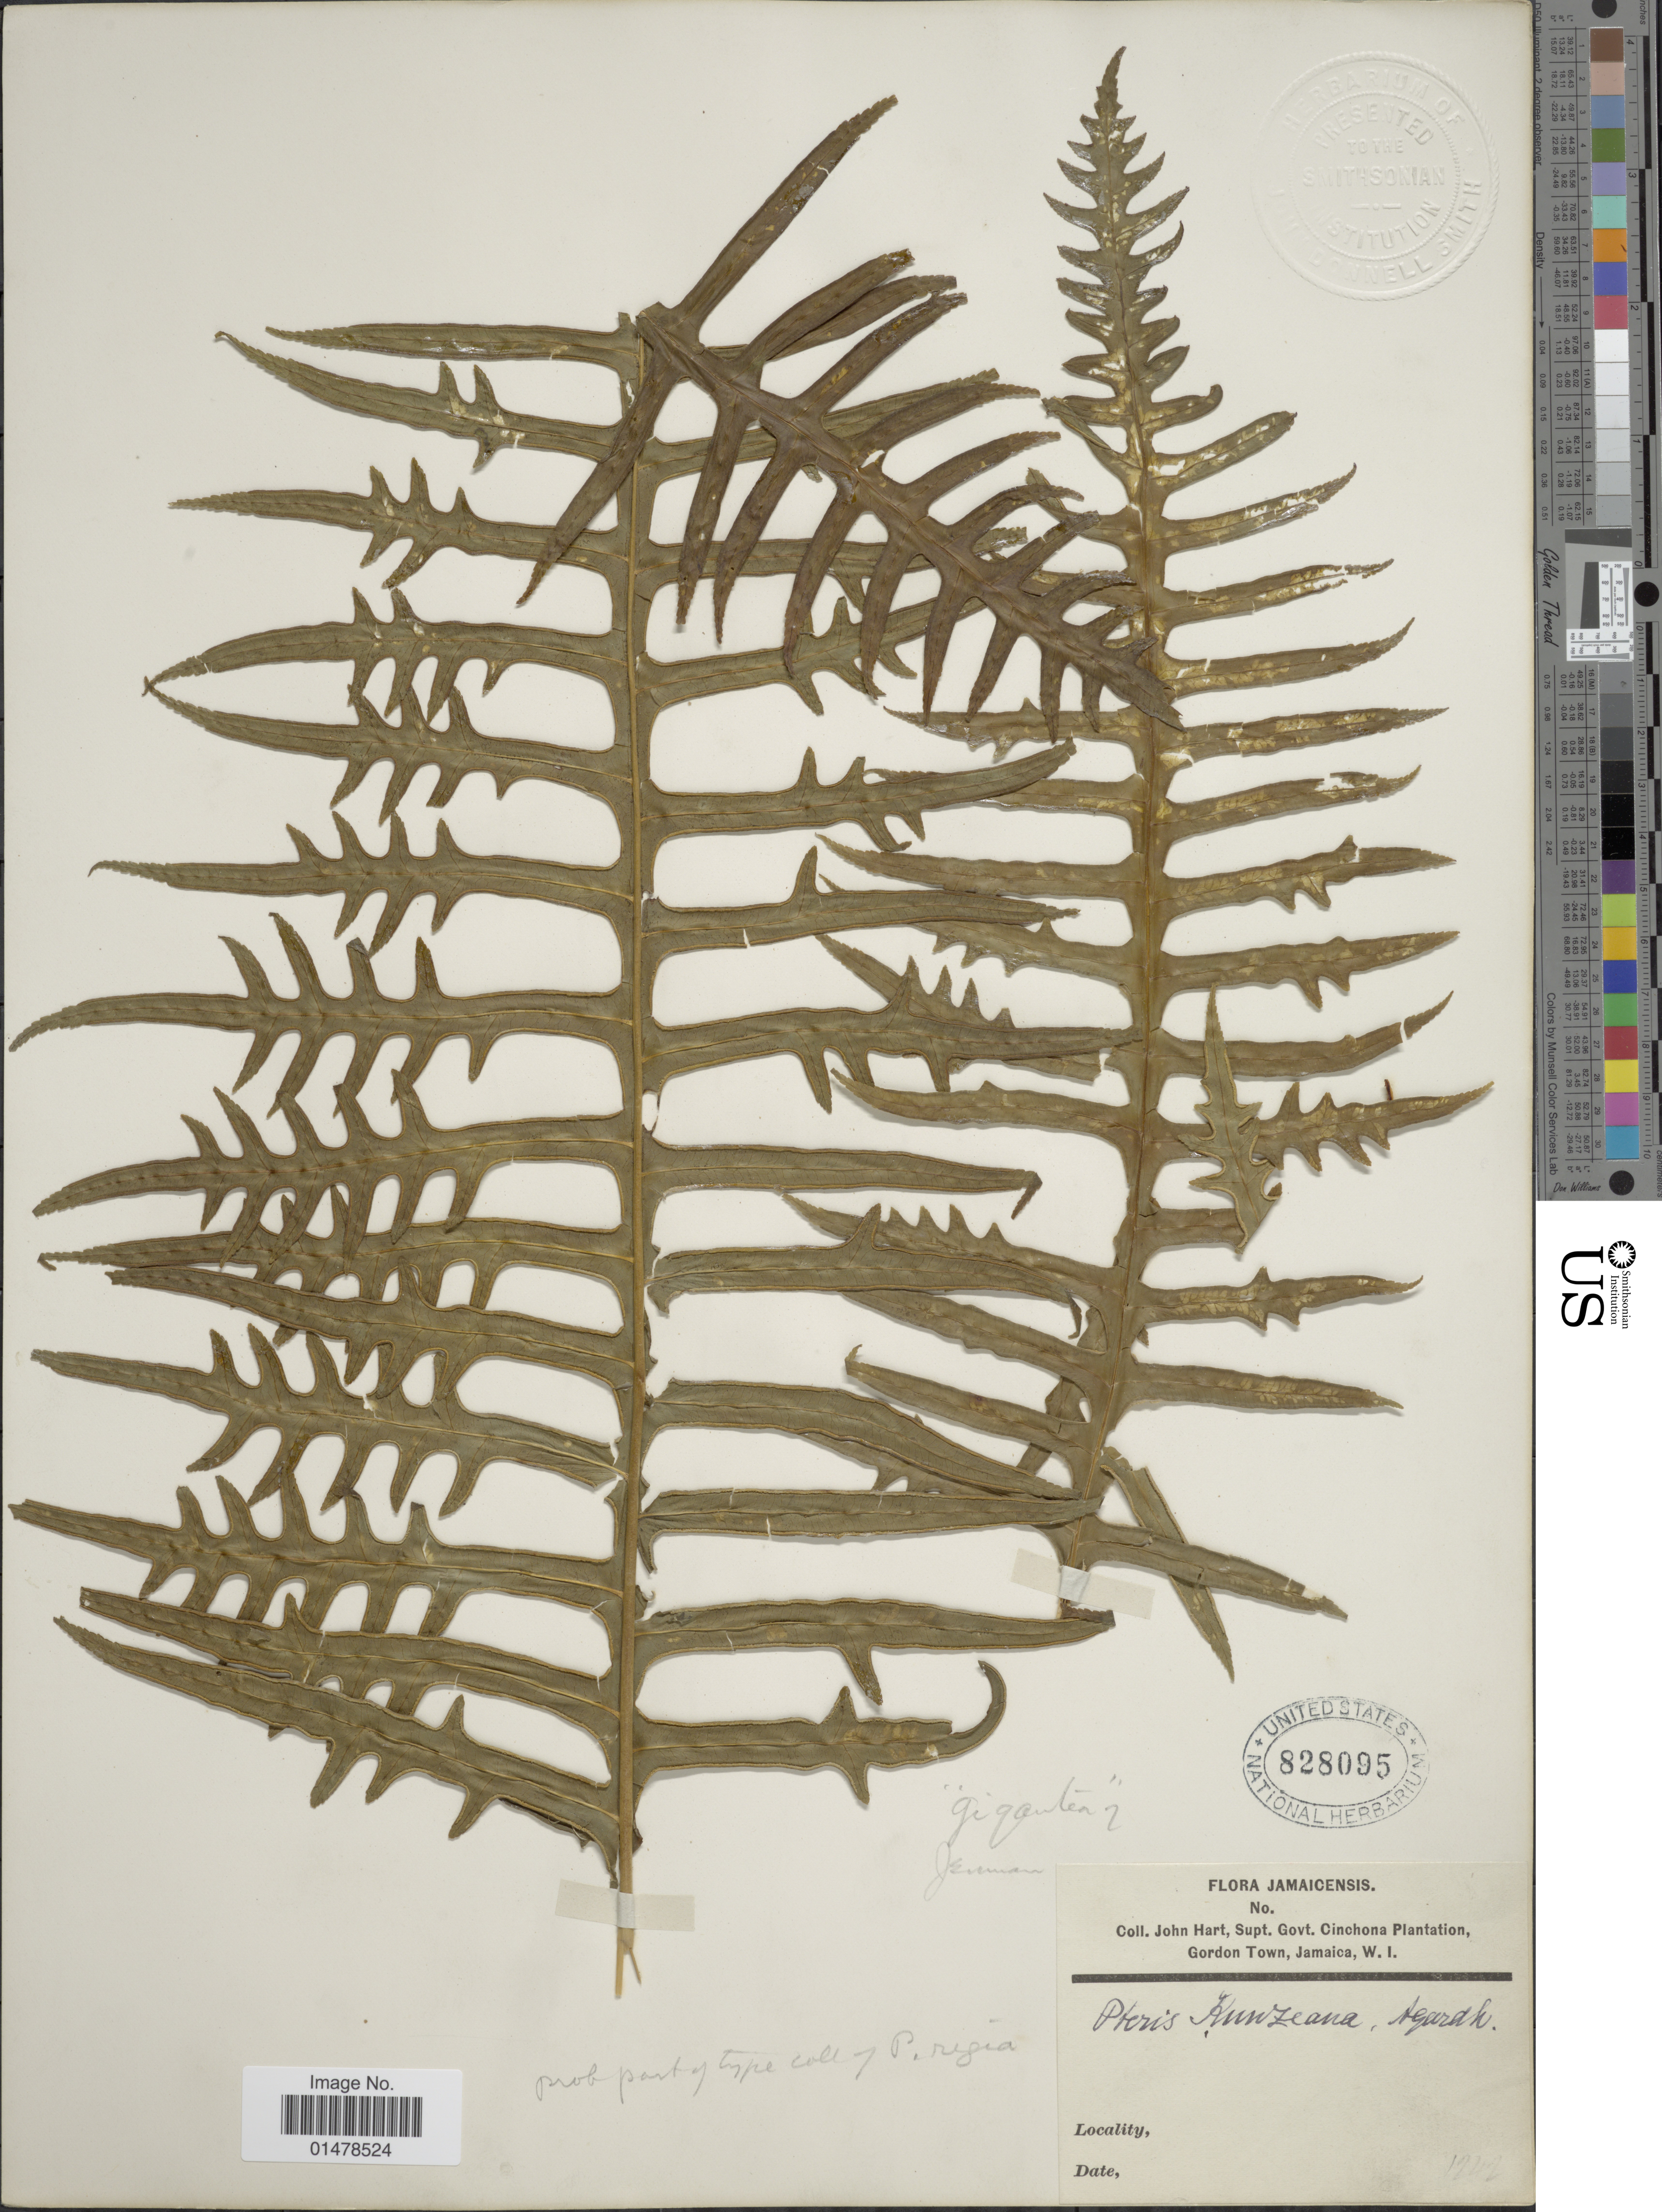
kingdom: Plantae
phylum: Tracheophyta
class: Polypodiopsida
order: Polypodiales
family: Pteridaceae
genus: Pteris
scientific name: Pteris arborea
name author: L.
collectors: J. H. Hart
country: Jamaica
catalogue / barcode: US 828095